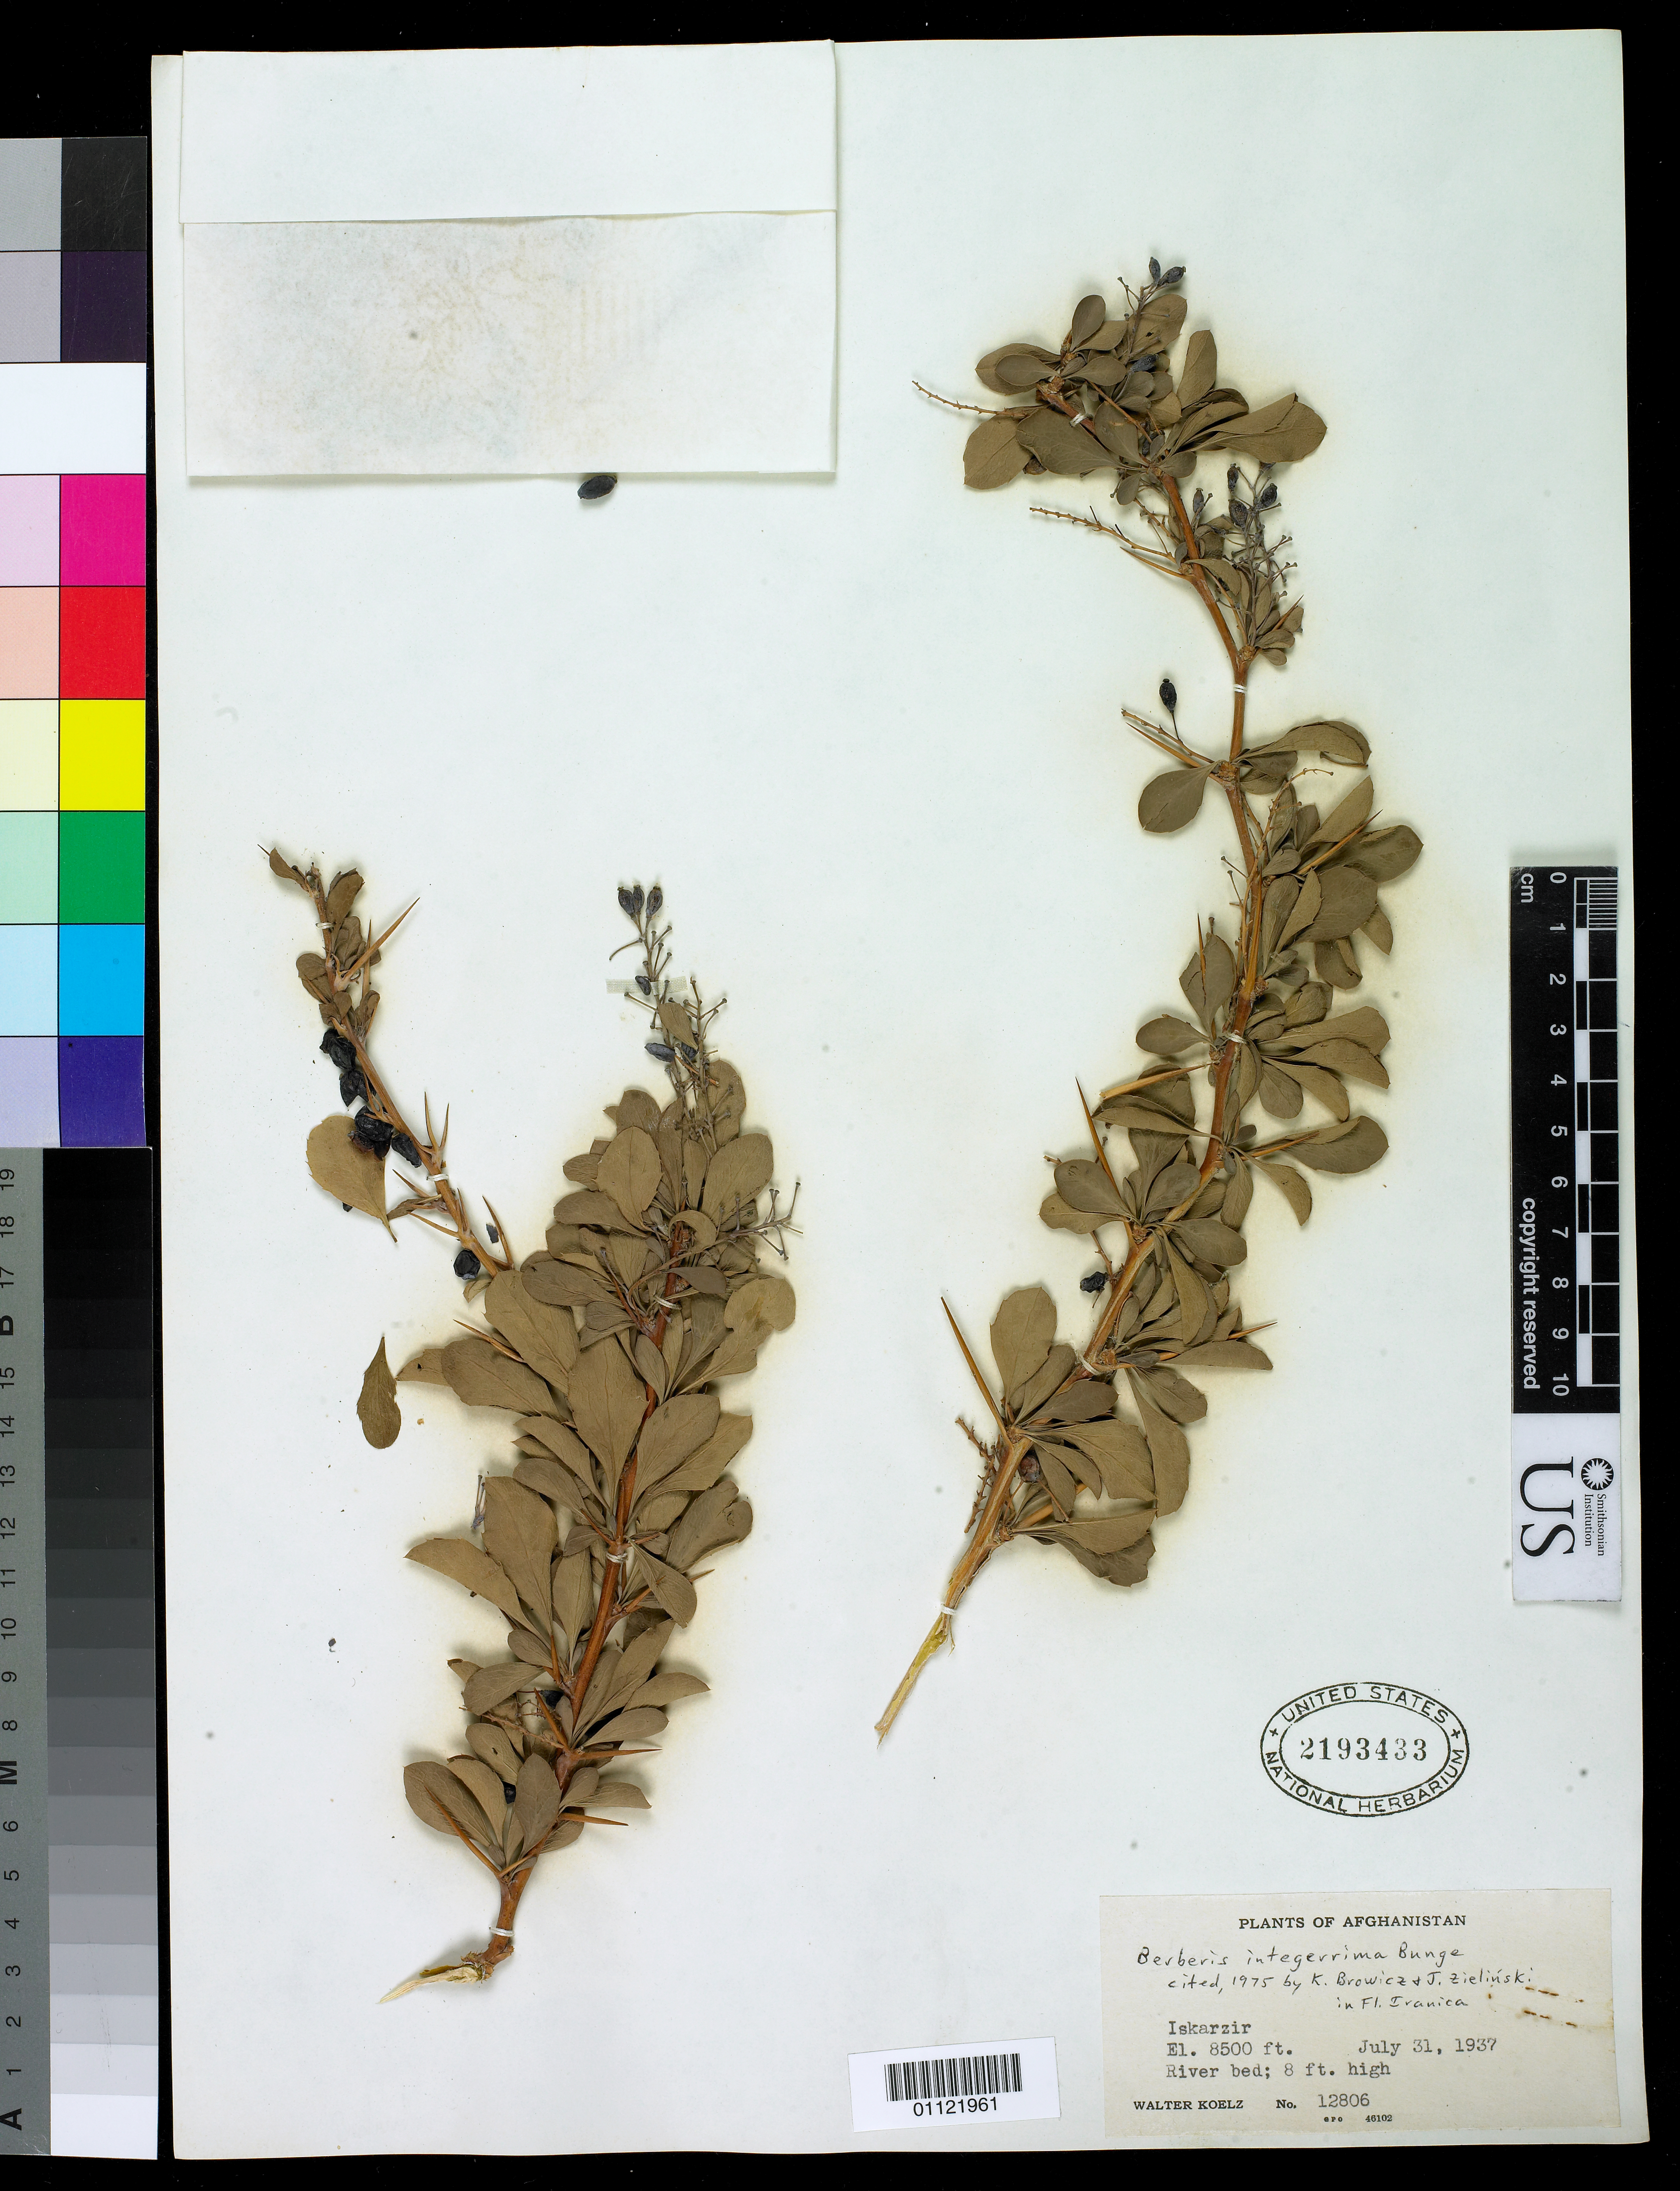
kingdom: Plantae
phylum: Tracheophyta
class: Magnoliopsida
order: Ranunculales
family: Berberidaceae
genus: Berberis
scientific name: Berberis integerrima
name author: Bunge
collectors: W. N. Koelz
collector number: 12806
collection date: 1937-07-31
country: Afghanistan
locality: Iskarzir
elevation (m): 2591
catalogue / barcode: US 2193433